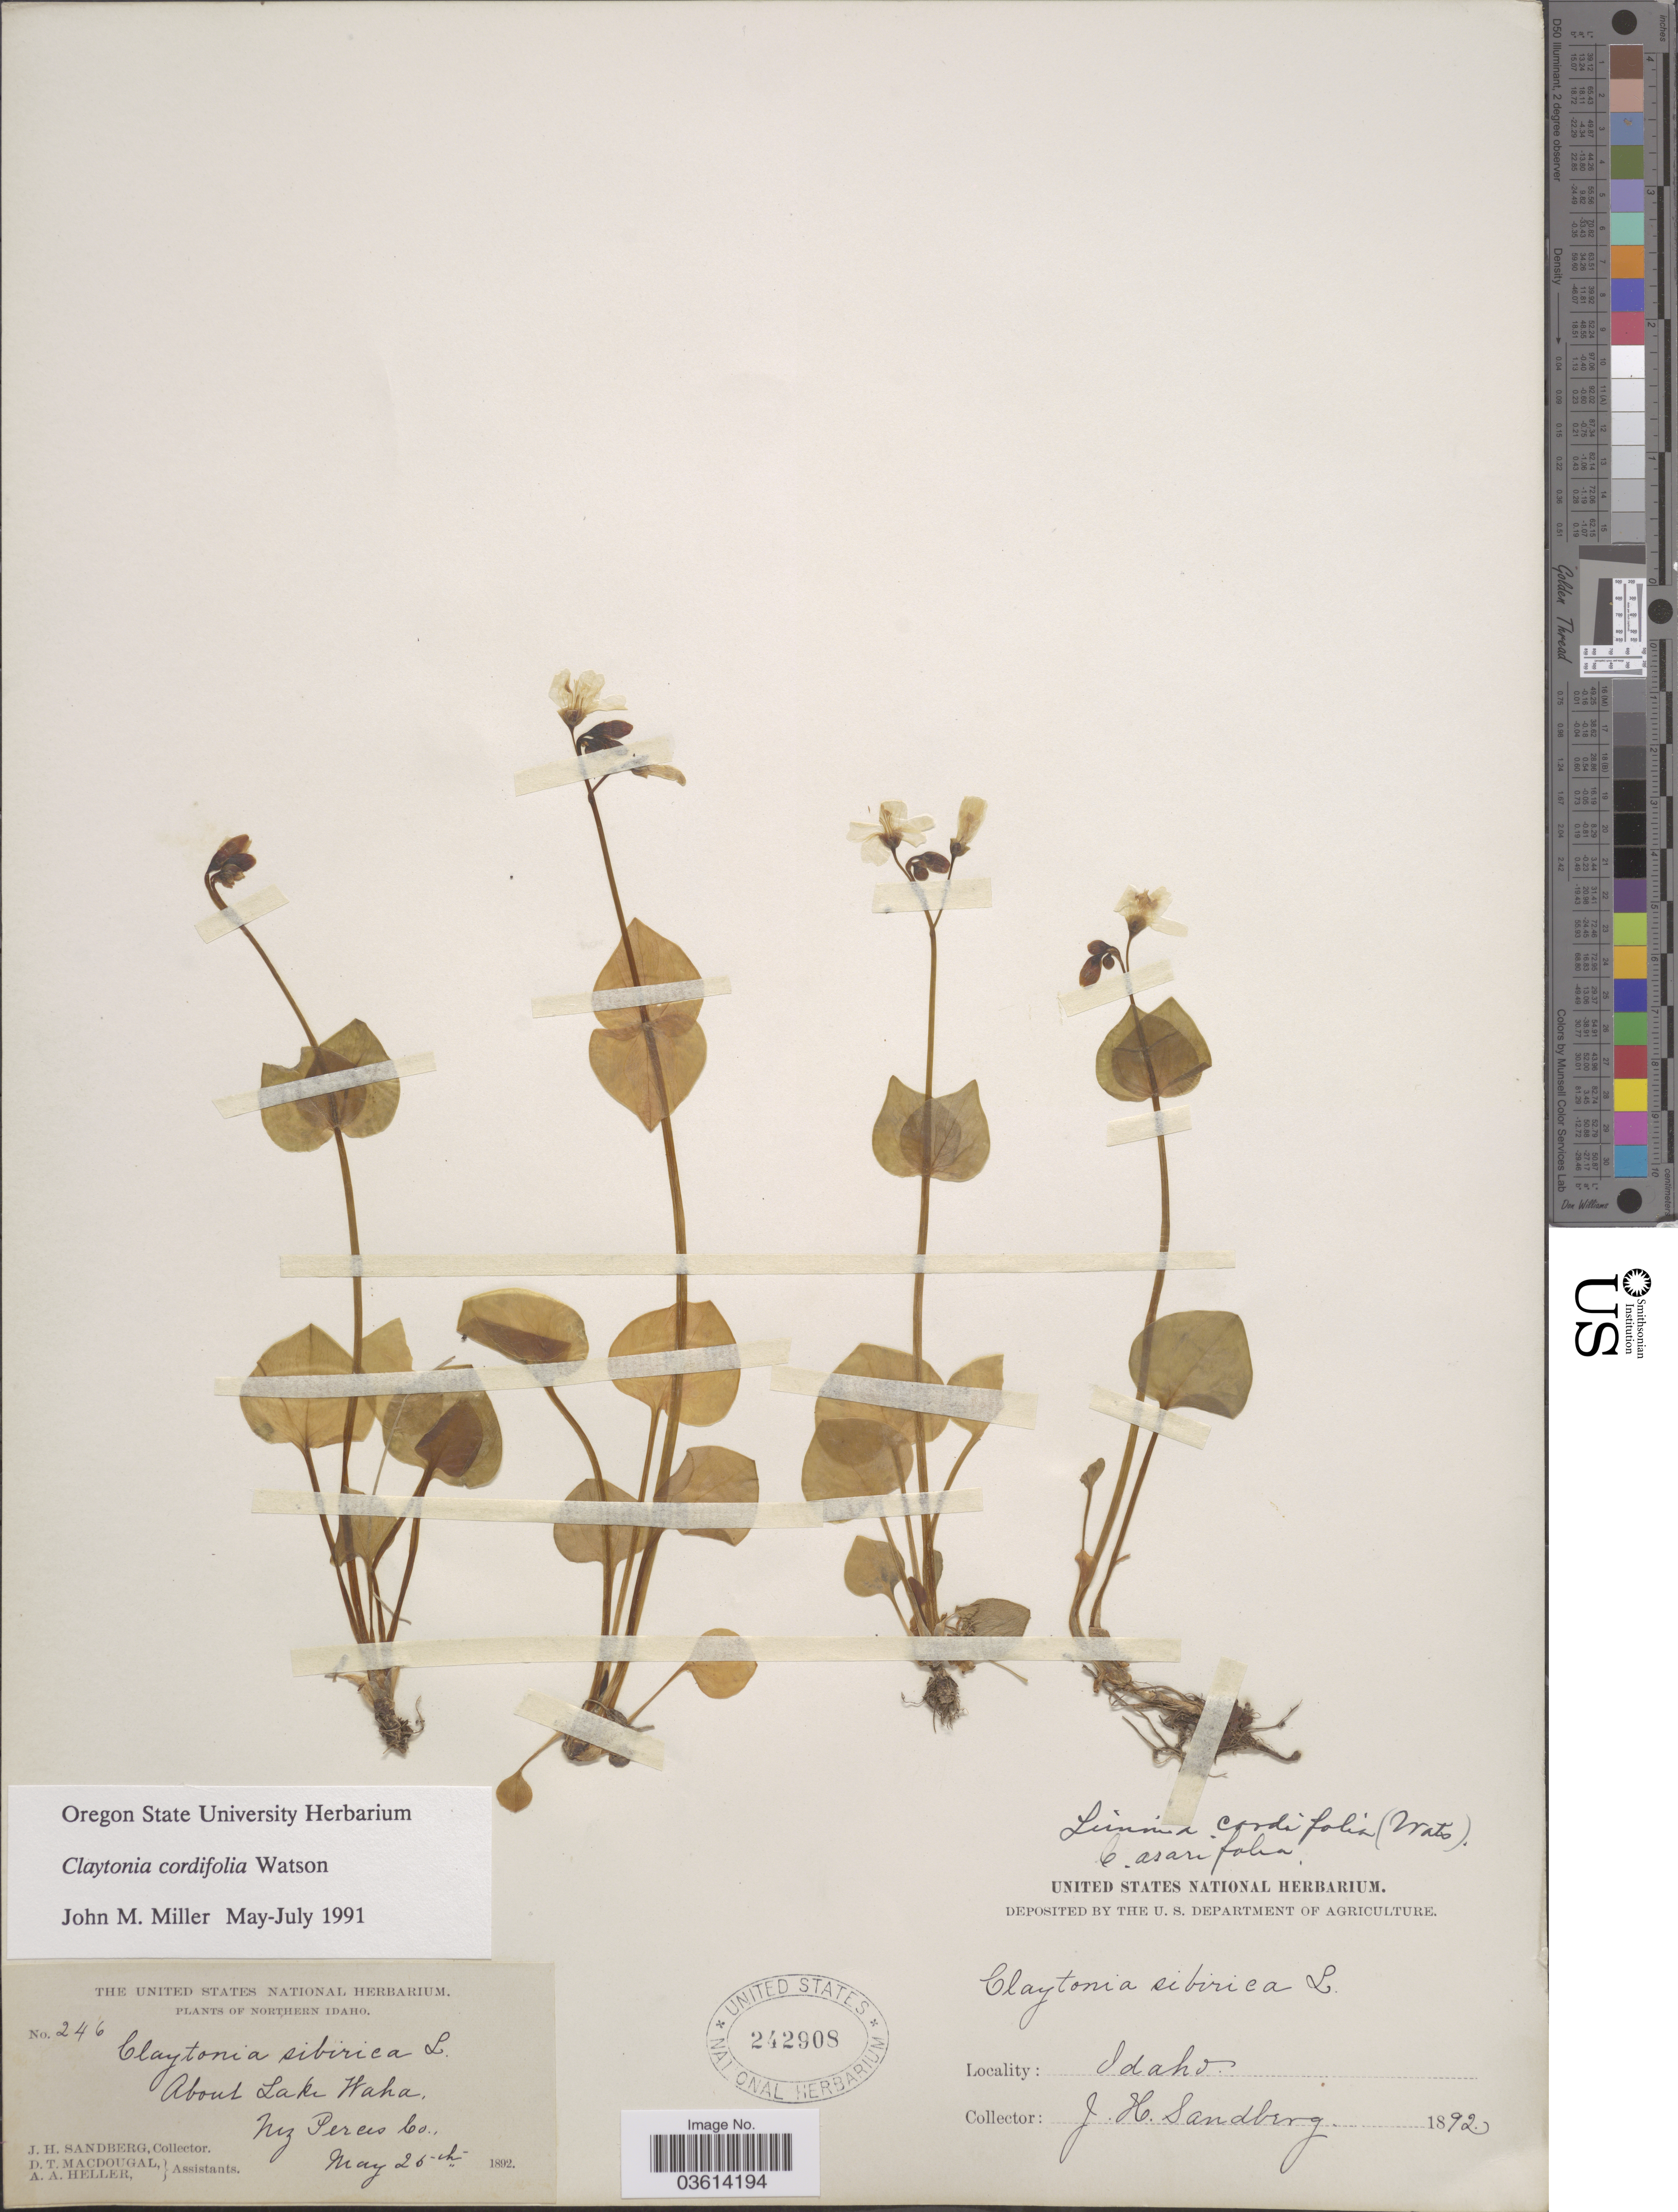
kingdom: Plantae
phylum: Tracheophyta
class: Magnoliopsida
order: Caryophyllales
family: Montiaceae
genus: Claytonia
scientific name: Claytonia cordifolia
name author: S. Watson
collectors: J. H. Sandberg, D. T. MacDougal & A. A. Heller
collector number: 246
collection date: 1892-05-25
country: United States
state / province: Idaho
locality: Northern Idaho. About Lake Waha. Nez Perces Co.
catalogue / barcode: US 242908